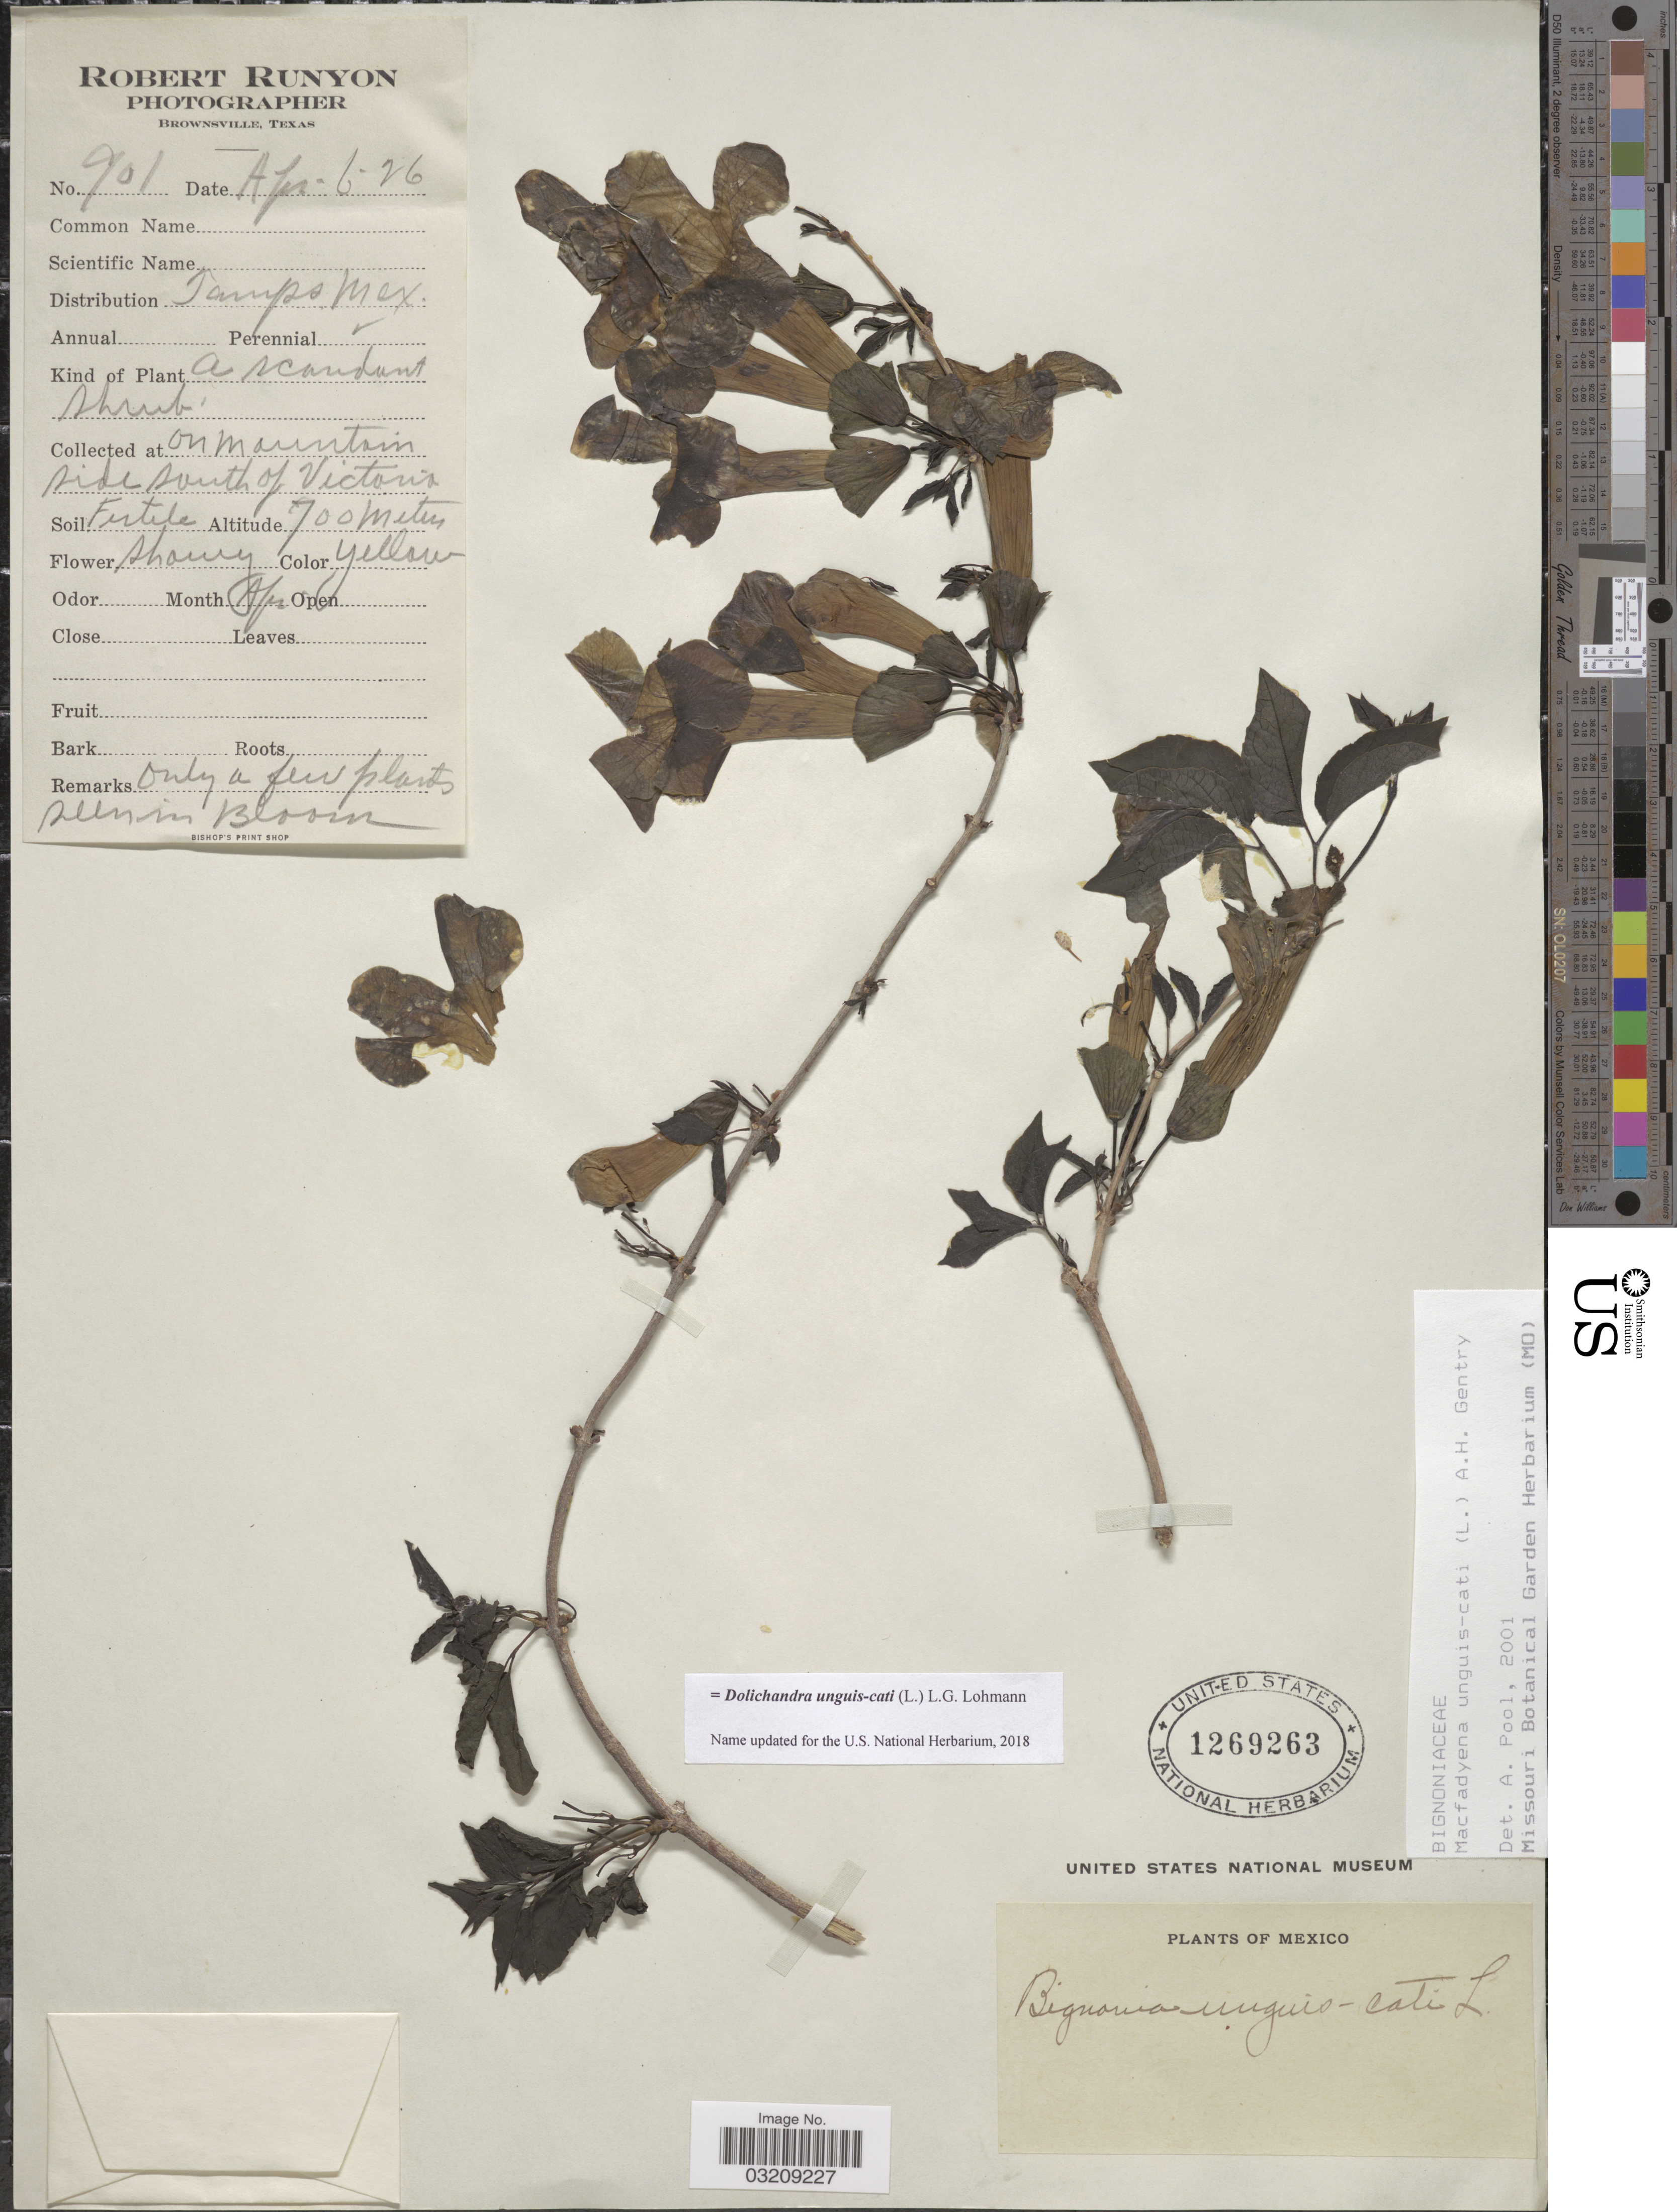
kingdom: Plantae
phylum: Tracheophyta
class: Magnoliopsida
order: Lamiales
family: Bignoniaceae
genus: Dolichandra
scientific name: Dolichandra unguis-cati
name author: (L.) L.G. Lohmann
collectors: R. Runyon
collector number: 901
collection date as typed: Transcribed d/m/y: 6/4/26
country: Mexico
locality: On mountain side south of Victoria.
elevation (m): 700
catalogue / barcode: US 1269263